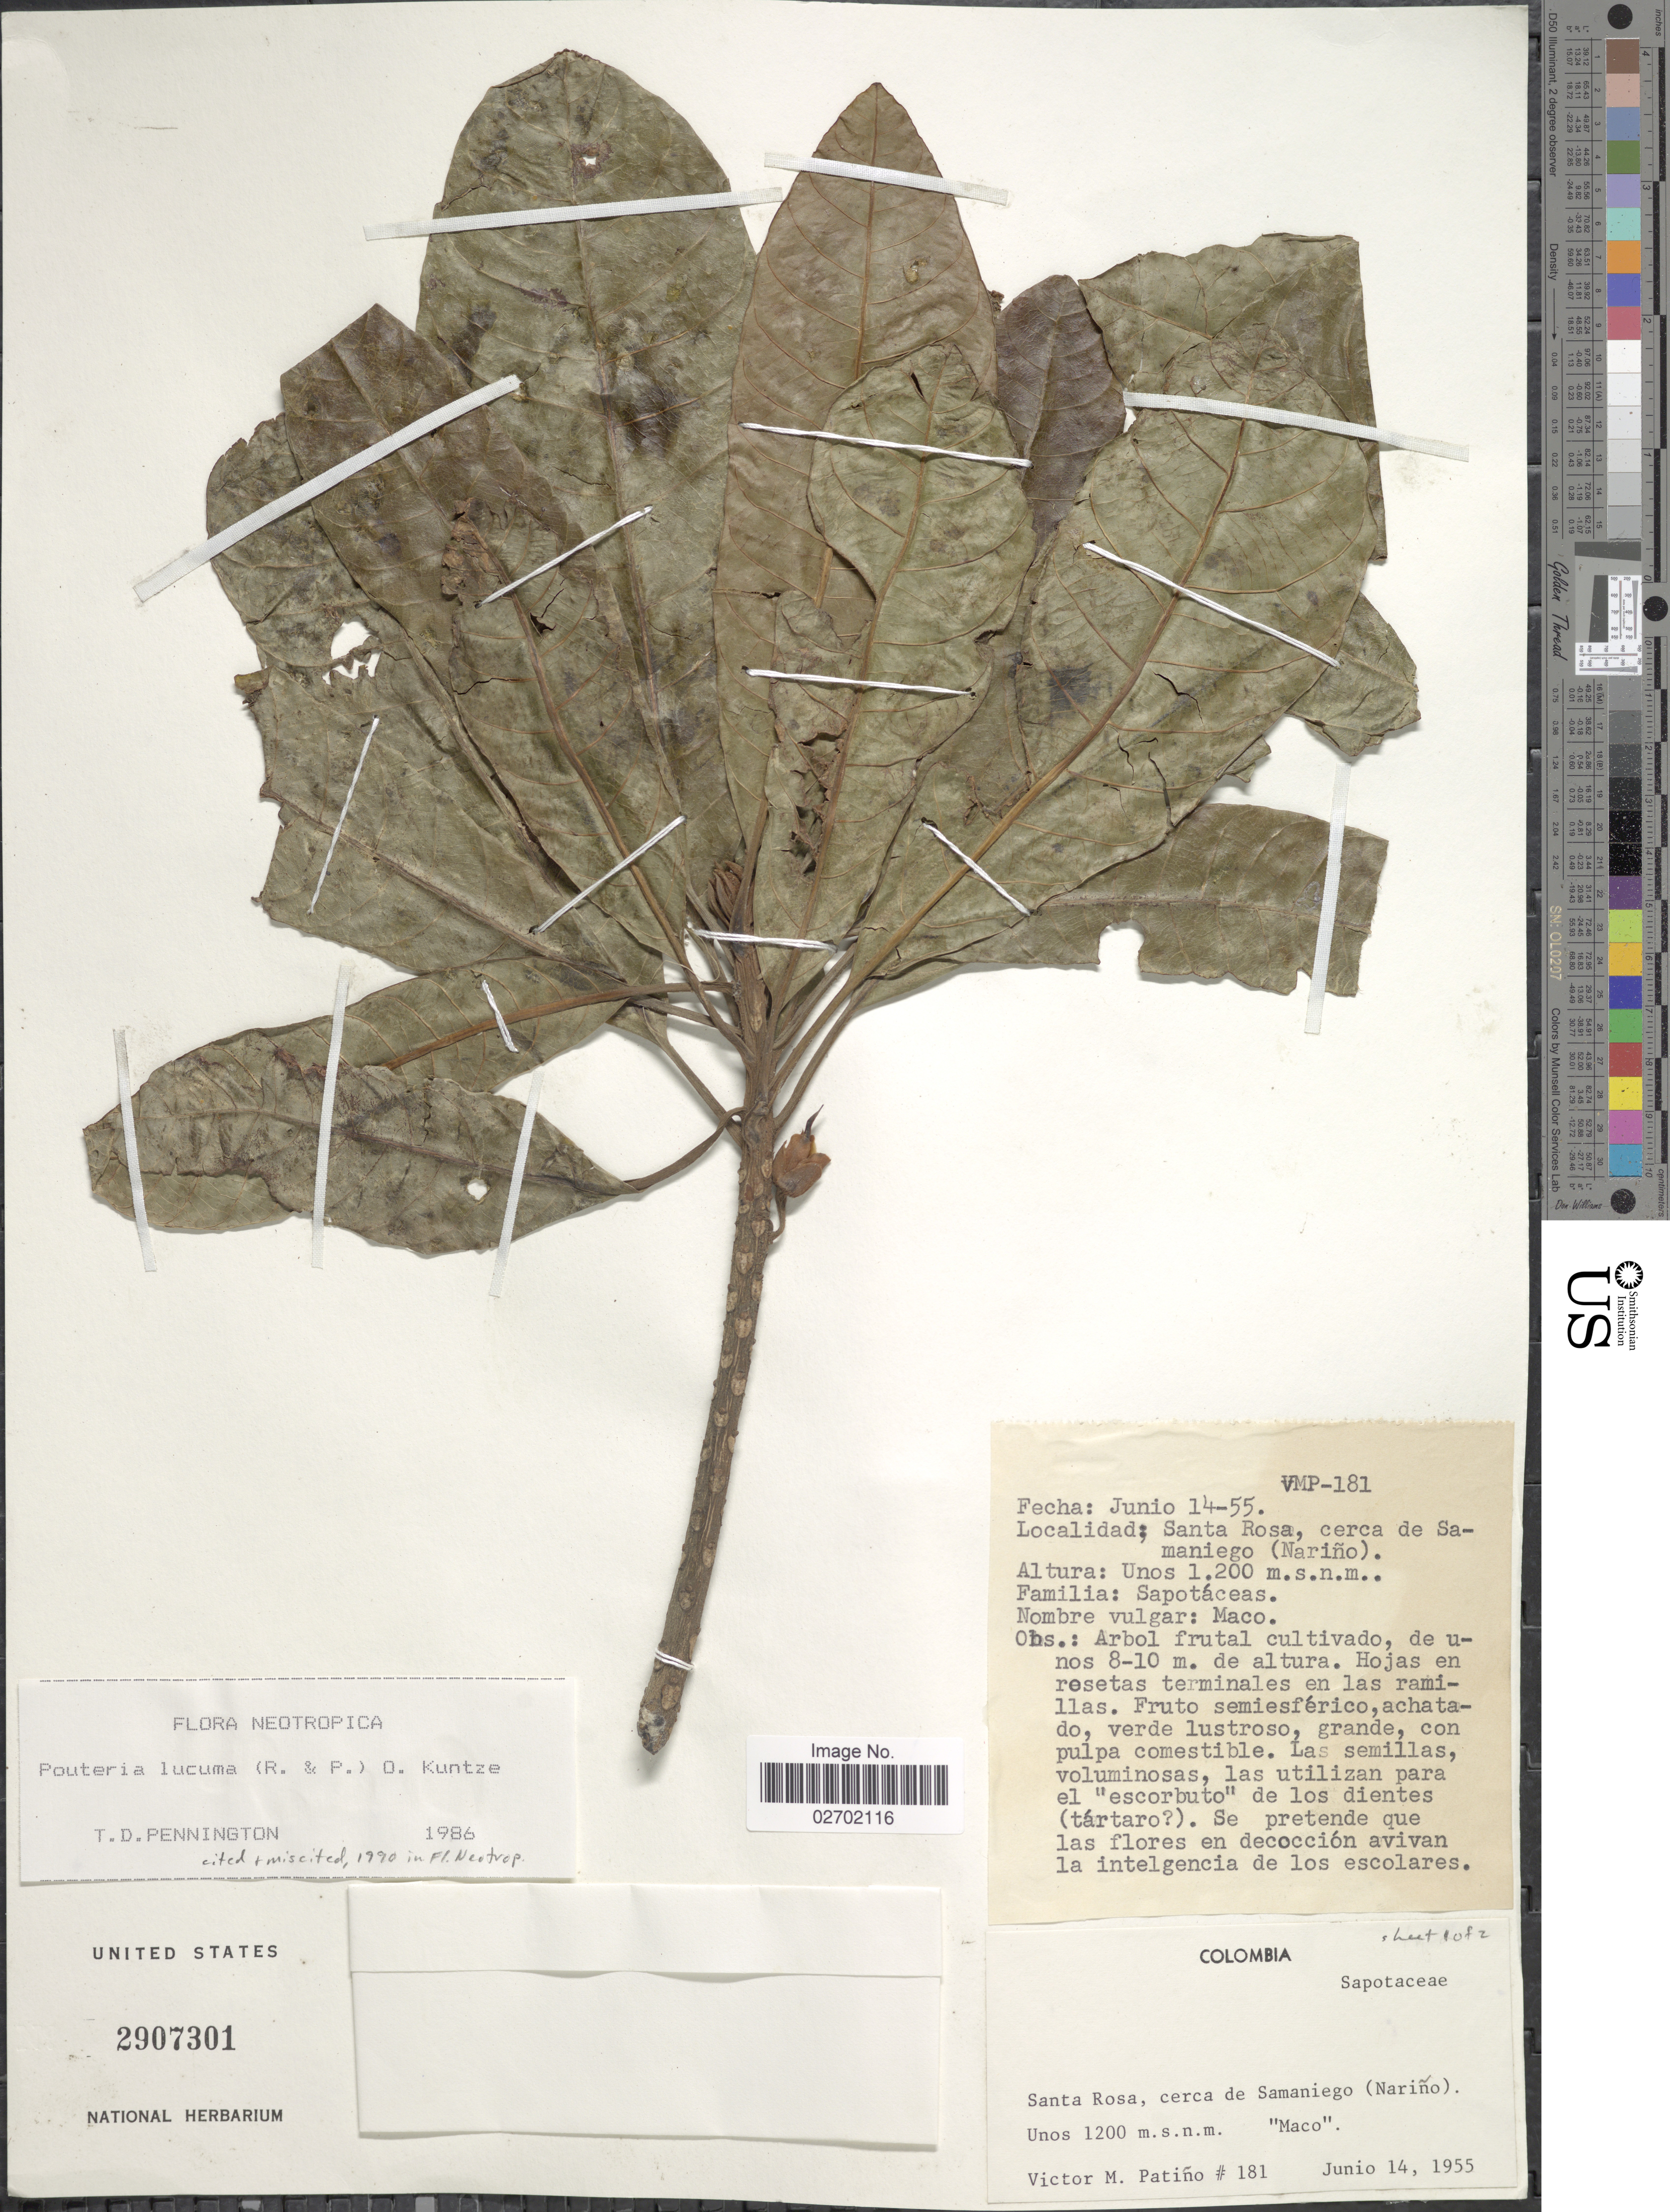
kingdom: Plantae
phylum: Tracheophyta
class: Magnoliopsida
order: Ericales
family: Sapotaceae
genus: Pouteria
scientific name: Pouteria lucuma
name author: (Ruiz & Pav.) Kuntze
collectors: V. M. Patiño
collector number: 181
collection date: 1955-06-14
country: Colombia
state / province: Nariño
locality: Santa Rosa, cerca de Samaniego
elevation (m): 1200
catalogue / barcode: US 2907301